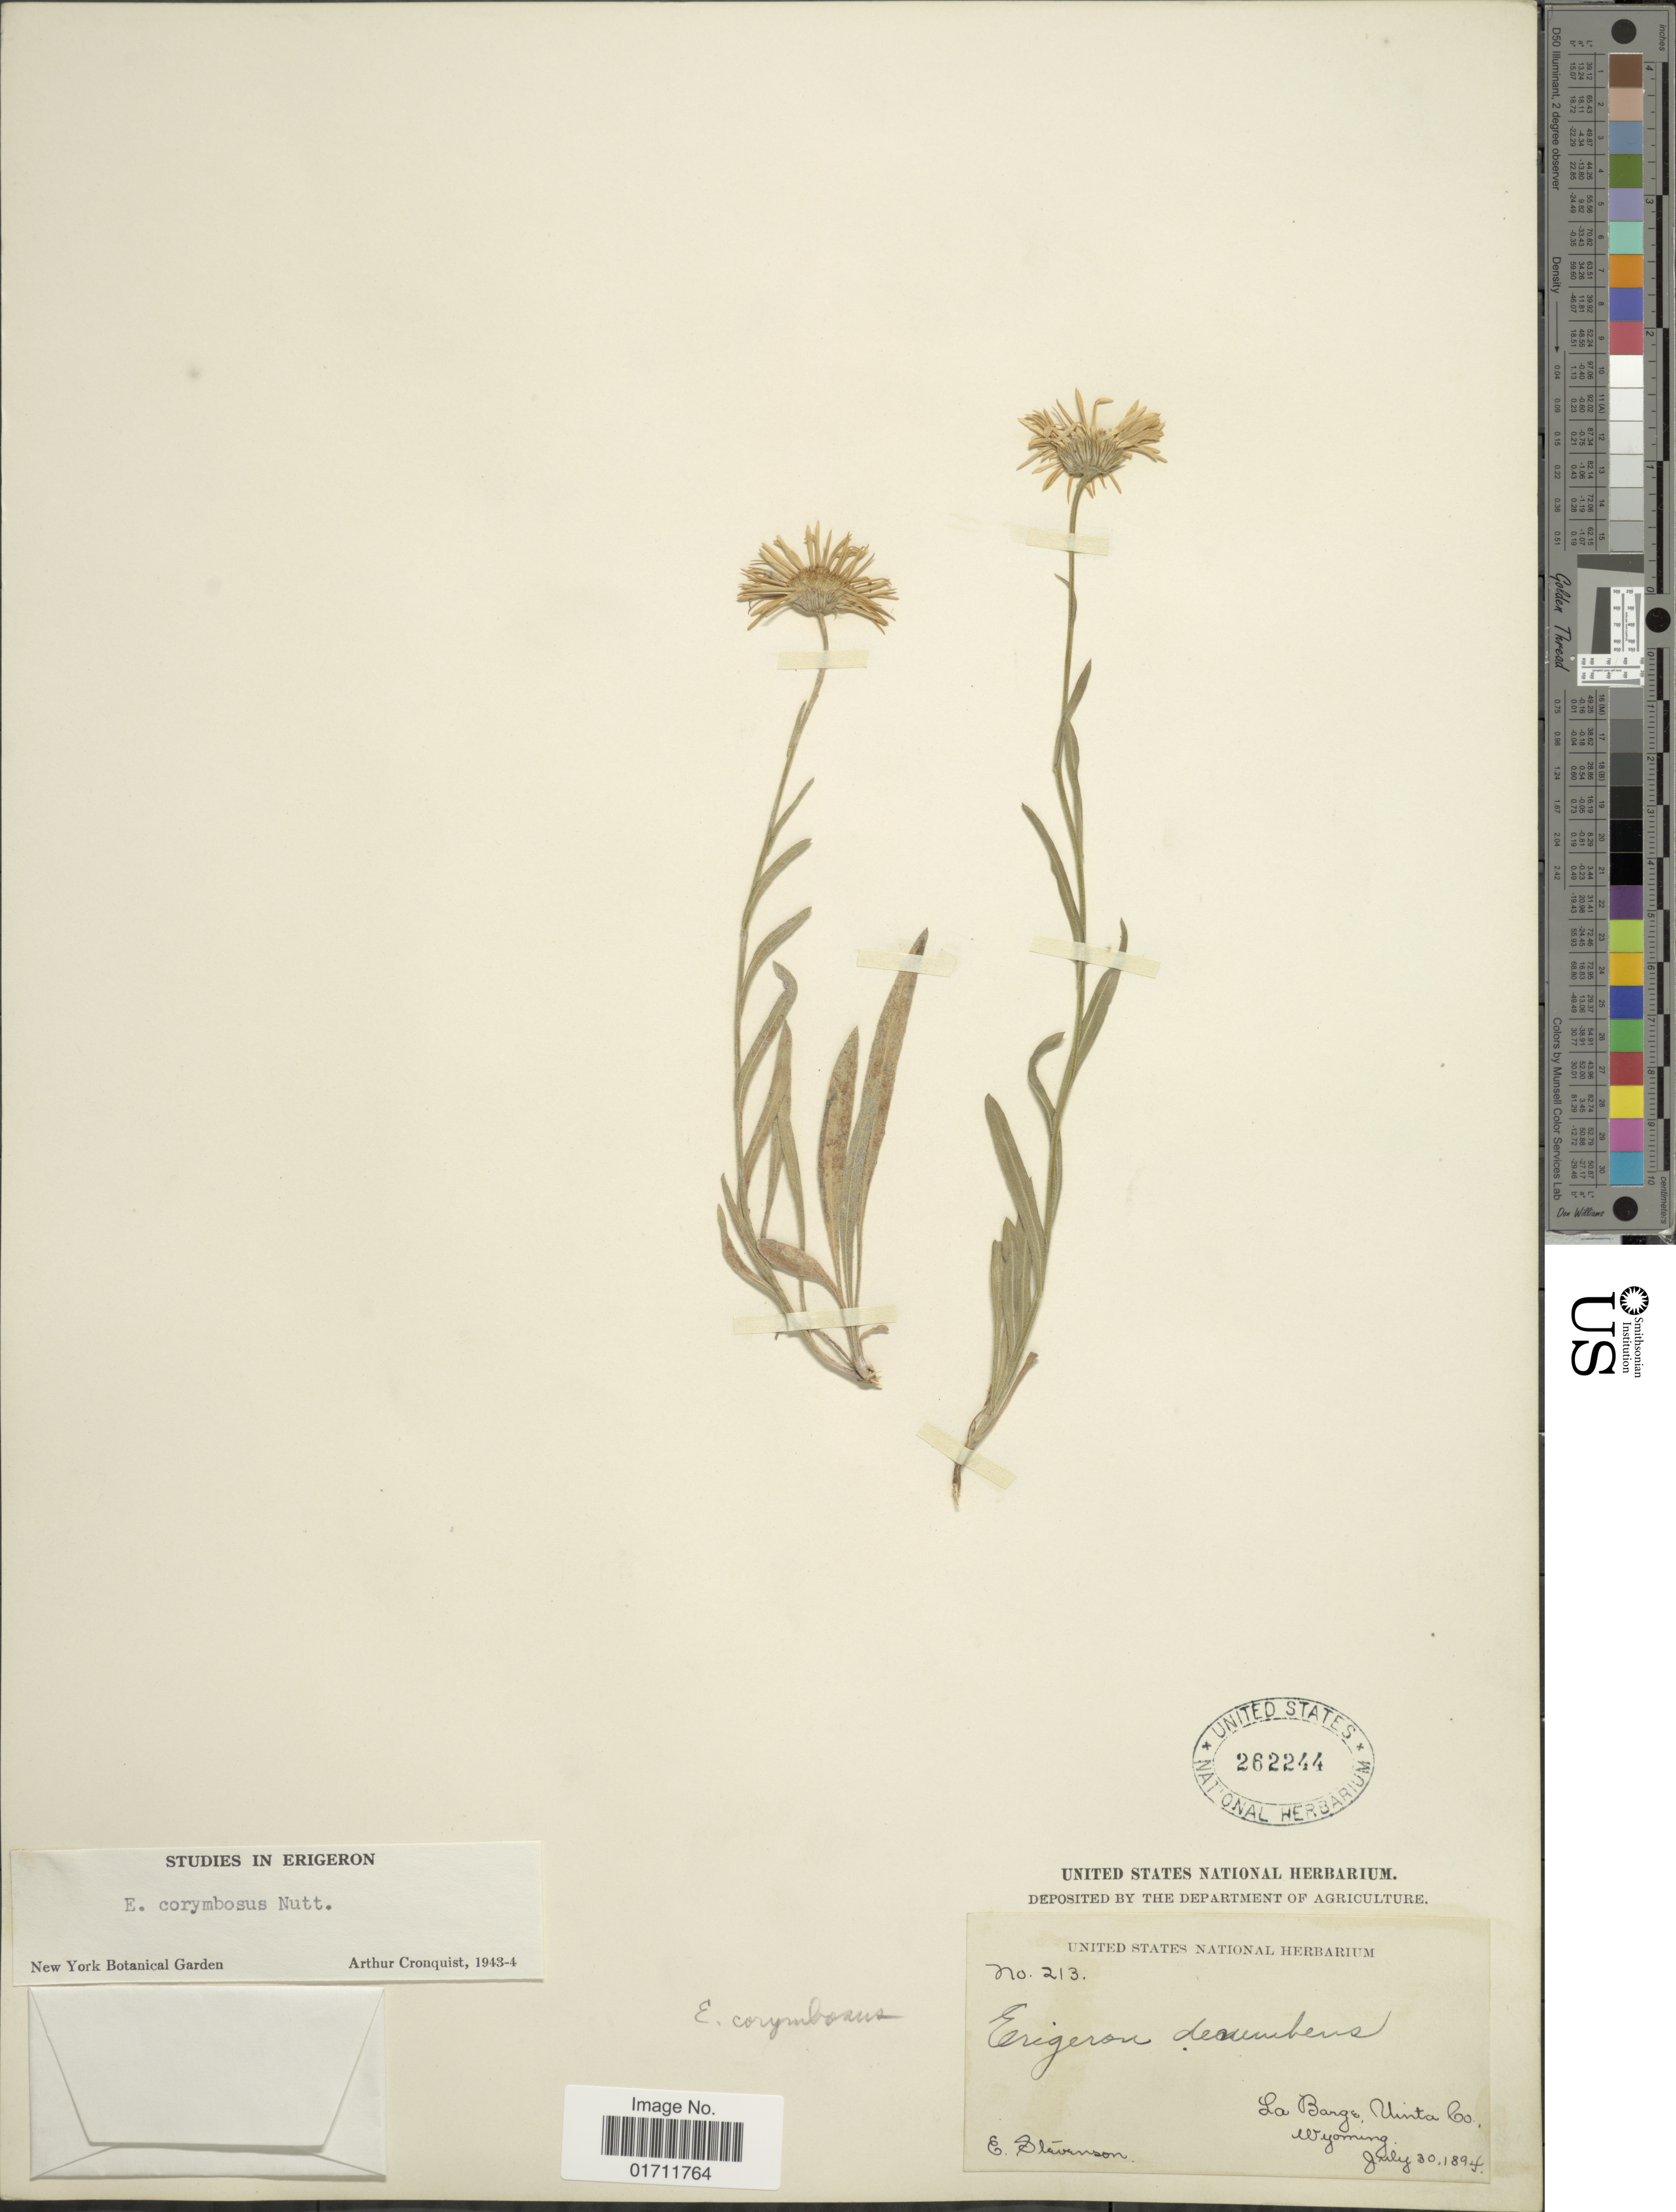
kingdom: Plantae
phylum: Tracheophyta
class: Magnoliopsida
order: Asterales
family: Asteraceae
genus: Erigeron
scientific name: Erigeron corymbosus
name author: Nutt.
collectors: E. Stevenson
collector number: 213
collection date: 1894-07-30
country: United States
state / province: Wyoming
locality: La Barge, Uinta Co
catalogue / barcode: US 262244